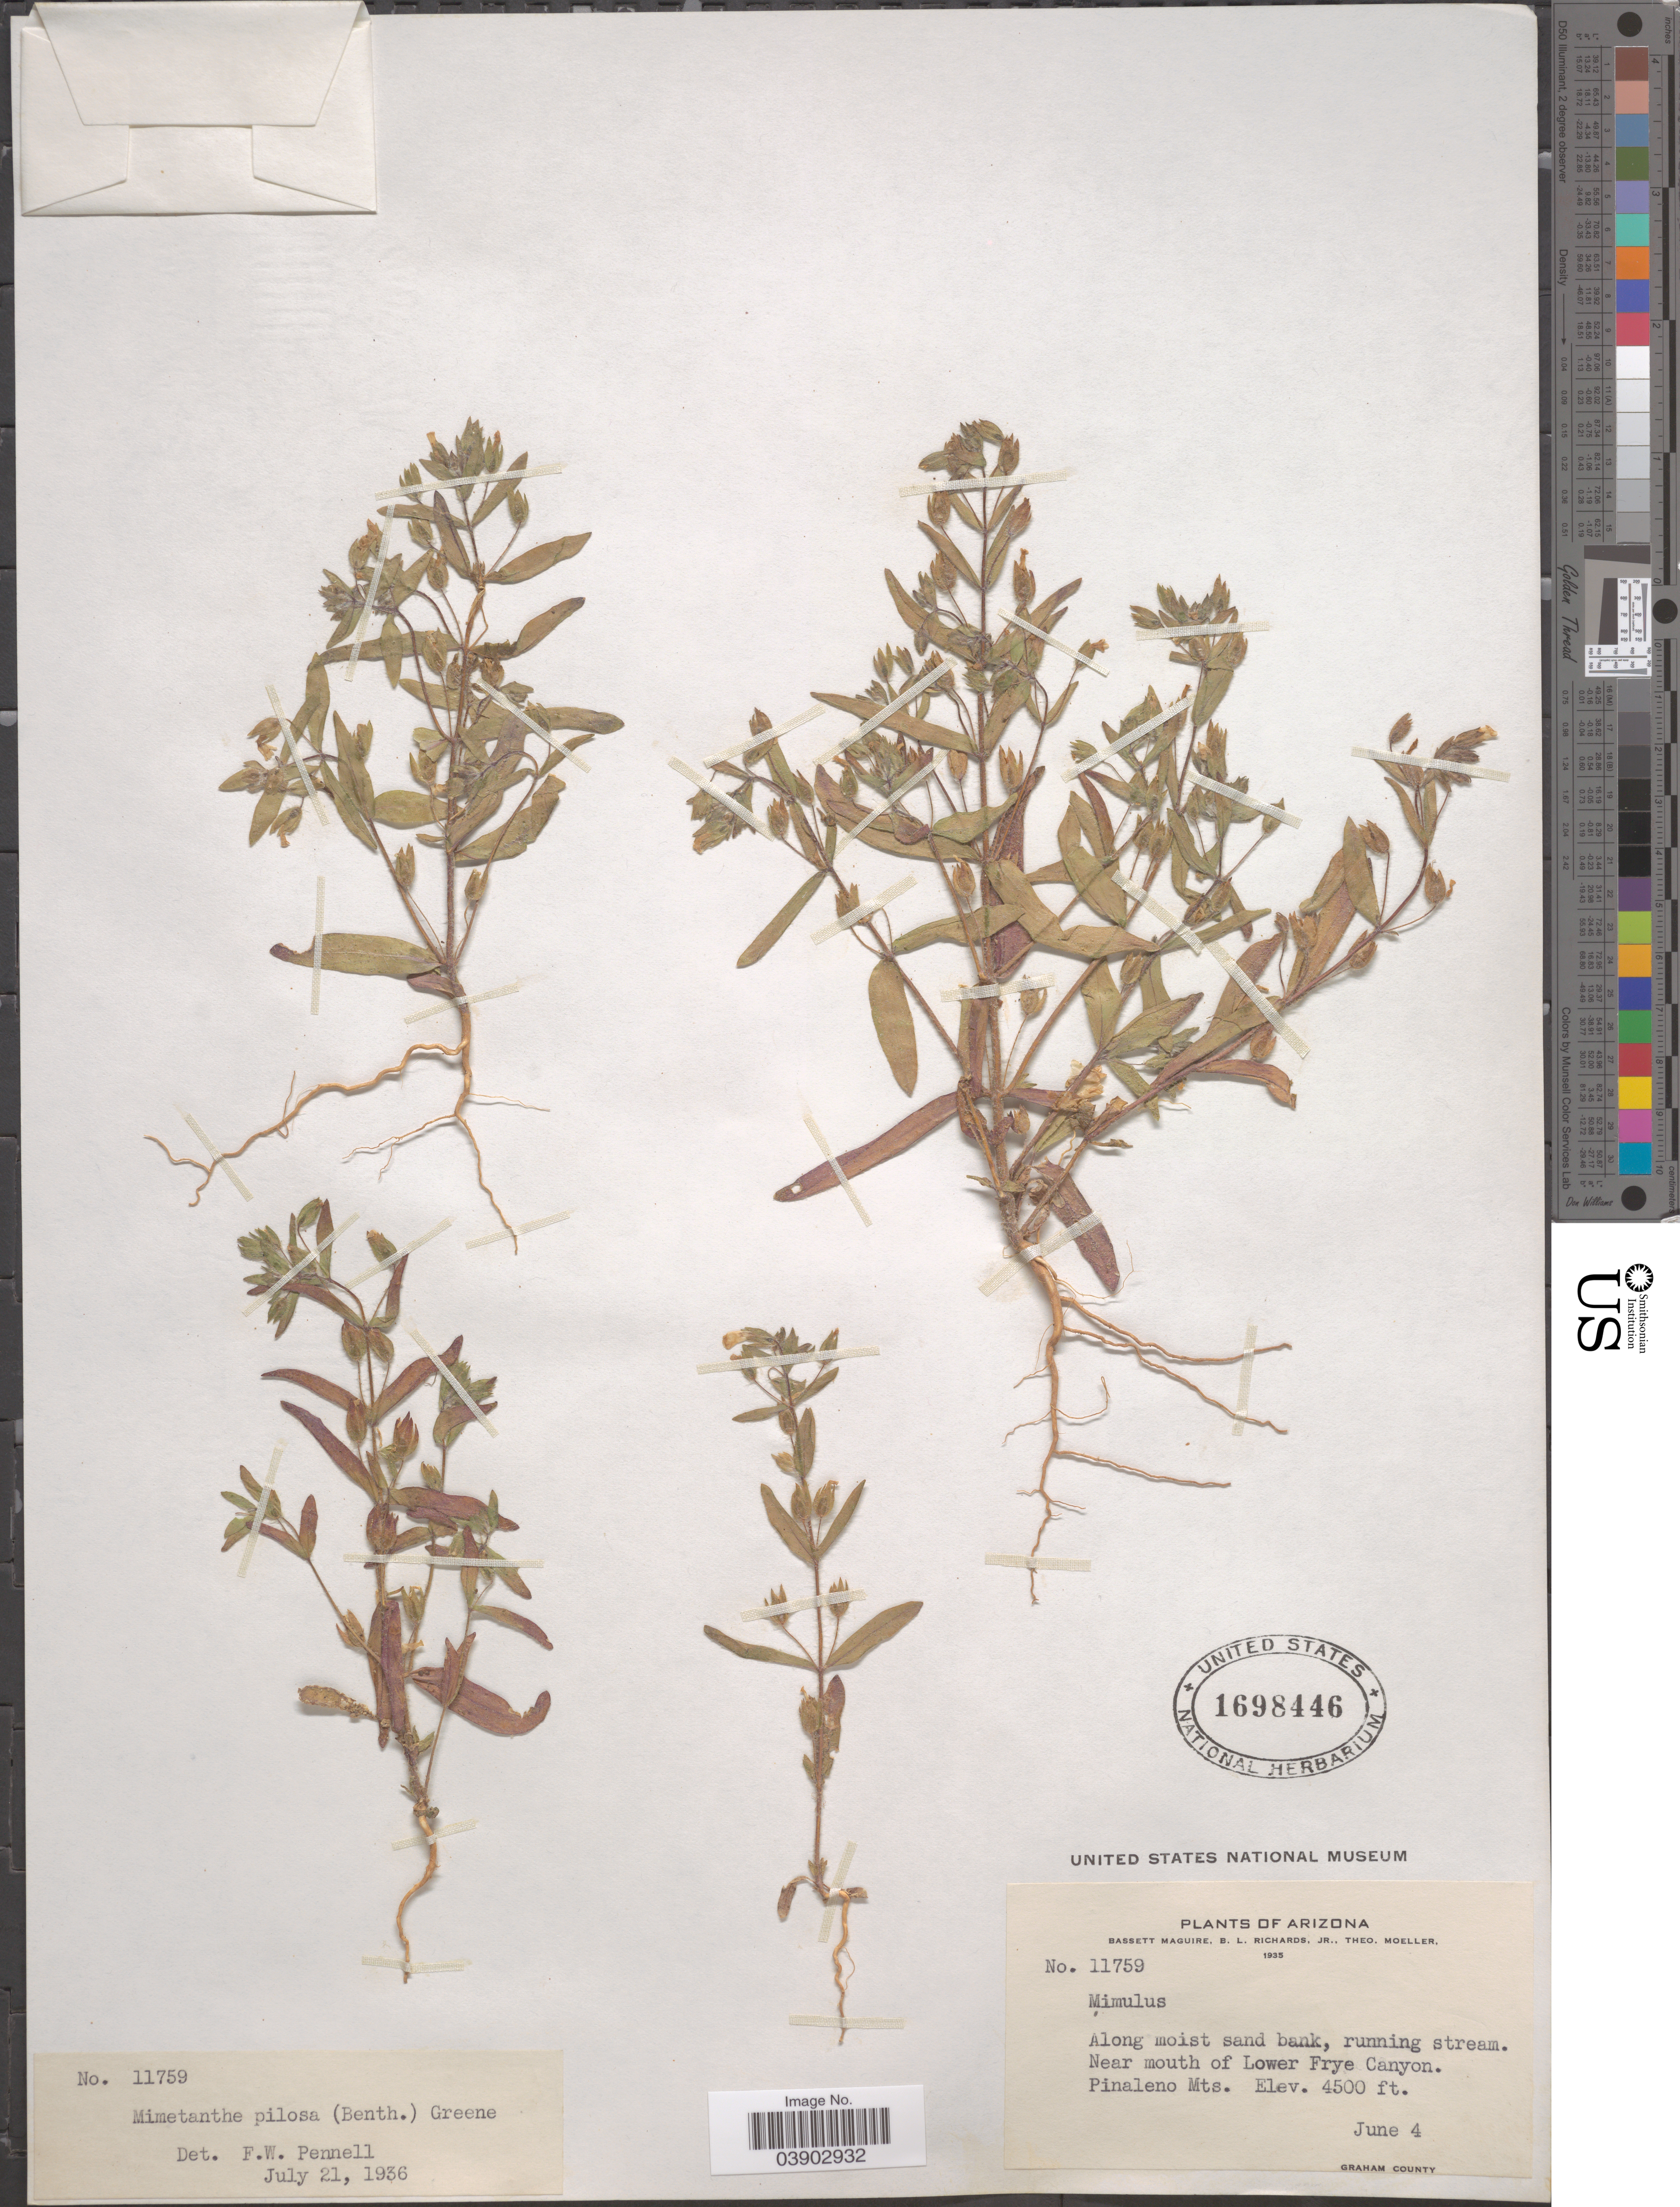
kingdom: Plantae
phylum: Tracheophyta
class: Magnoliopsida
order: Lamiales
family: Phrymaceae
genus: Mimetanthe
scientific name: Mimetanthe pilosa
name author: (Benth.) Greene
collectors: B. Maguire, B. Richards & T. Moeller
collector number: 11759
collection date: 1935-06-04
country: United States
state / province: Arizona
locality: Near mouth of Lower Frye Canyon. Pinaleno Mts. Graham County.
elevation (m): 1372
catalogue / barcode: US 1698446